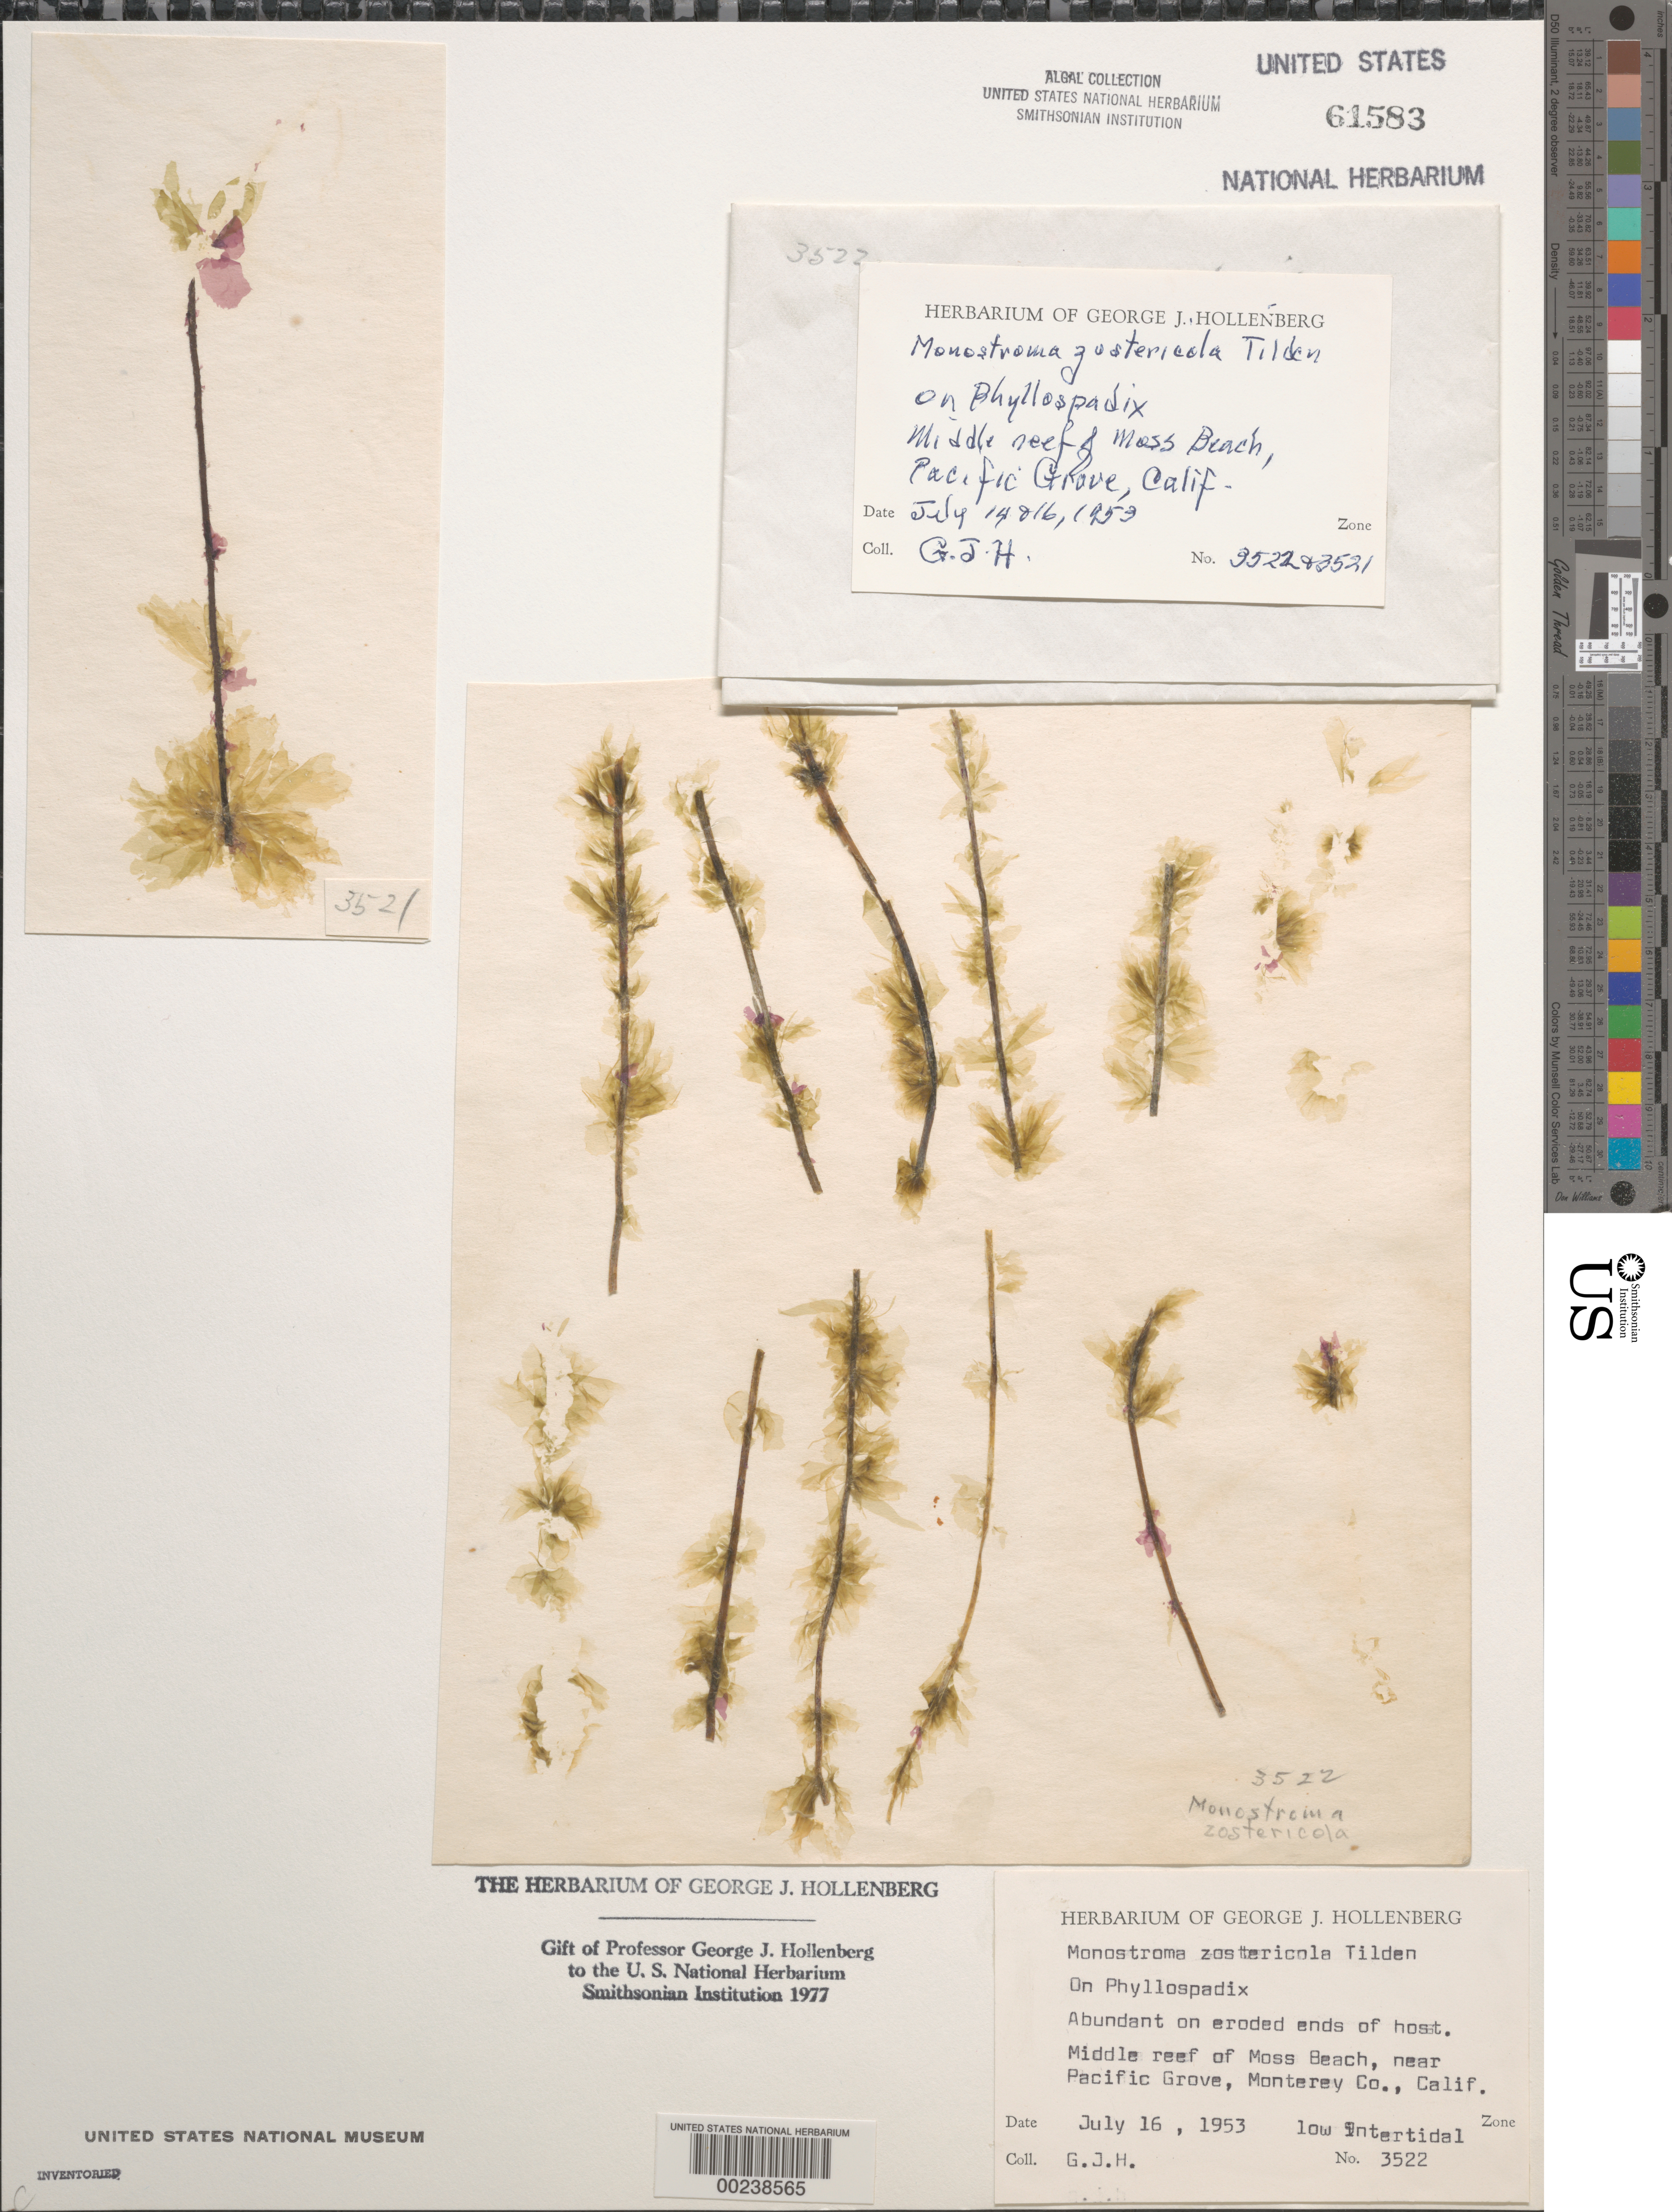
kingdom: Plantae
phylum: Chlorophyta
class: Ulvophyceae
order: Ulvales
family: Monostromataceae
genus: Monostroma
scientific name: Monostroma zostericola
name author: J. E. Tilden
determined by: Hollenberg, George J.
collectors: G. Hollenberg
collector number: GJH 3521 & GJH 3522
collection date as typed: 14 Jul 1953 AND 16 Jul 1953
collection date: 1953-07-14,1953-07-16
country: United States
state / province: California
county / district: Monterey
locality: Middle reef of Moss Beach, Pacific Grove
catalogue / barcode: US 61583